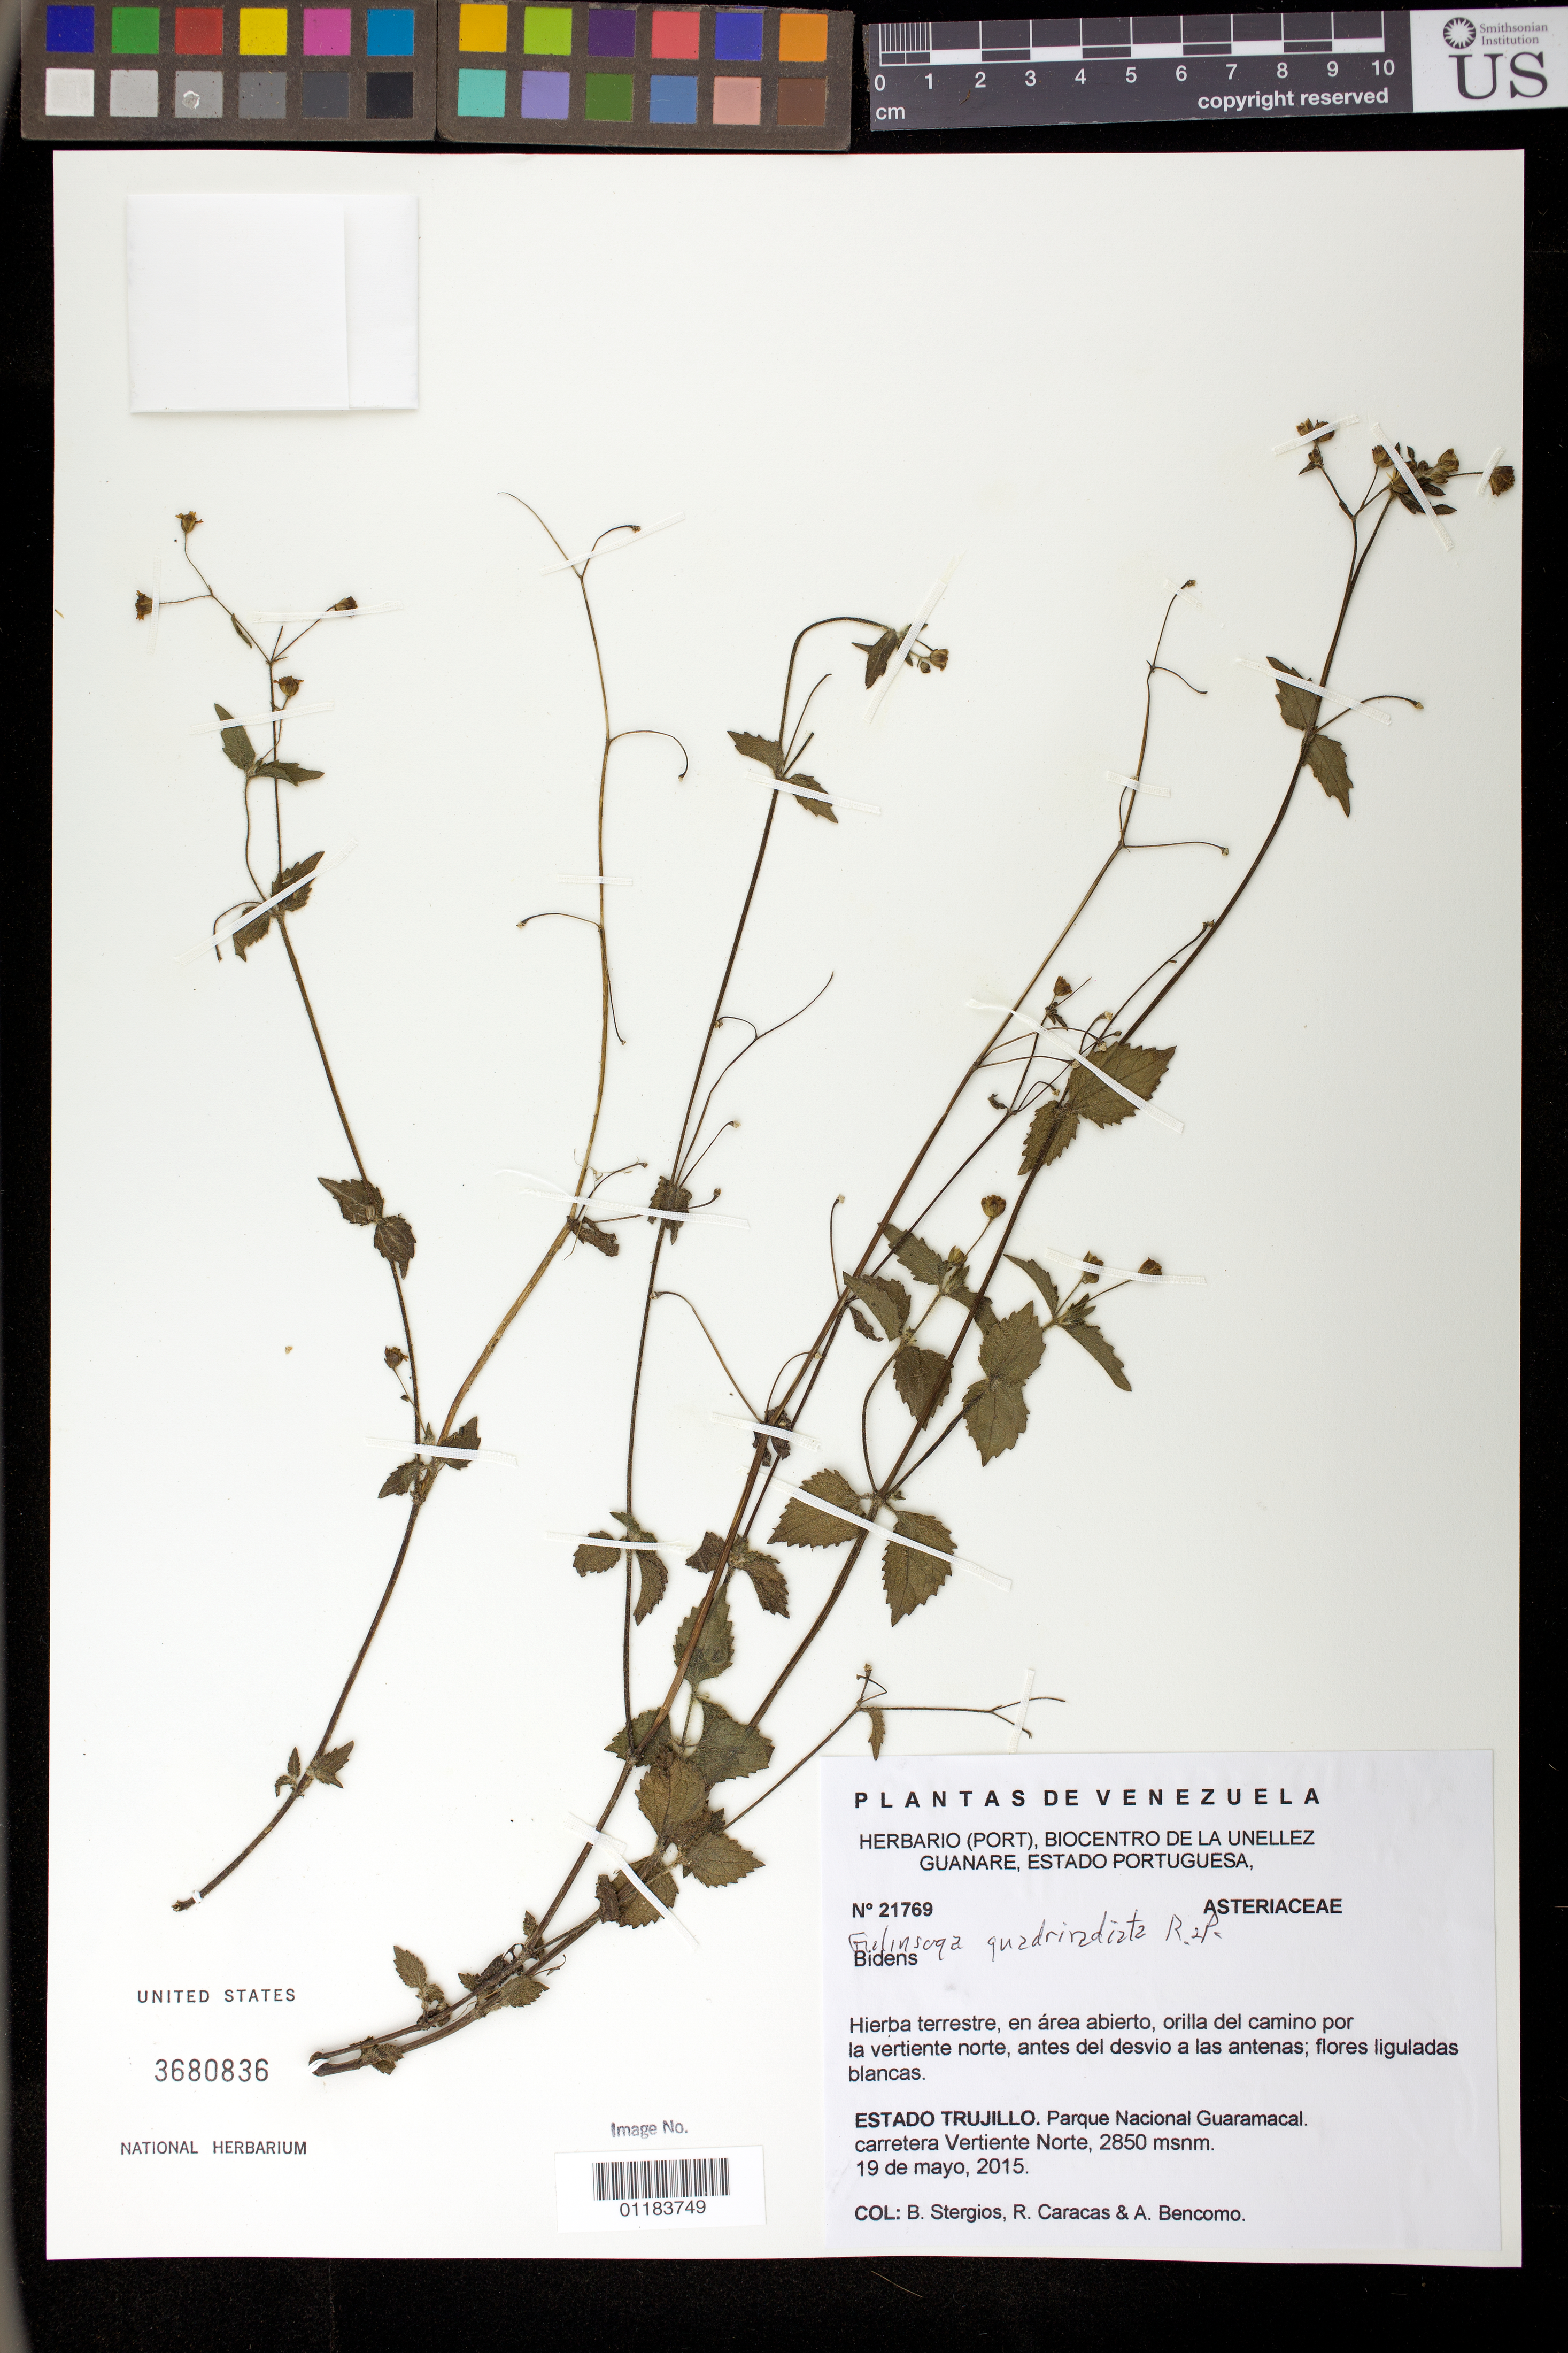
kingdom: Plantae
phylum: Tracheophyta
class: Magnoliopsida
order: Asterales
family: Asteraceae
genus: Galinsoga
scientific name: Galinsoga quadriradiata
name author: Ruiz & Pav.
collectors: B. G. Stergios, R. Caracas & A. Bencomo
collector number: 21769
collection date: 2007-03-19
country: Venezuela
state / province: Trujillo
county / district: Boconó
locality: Parque Nacional Guaramacal, carretera vertiente N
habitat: area abierto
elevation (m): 2850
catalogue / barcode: US 3680836